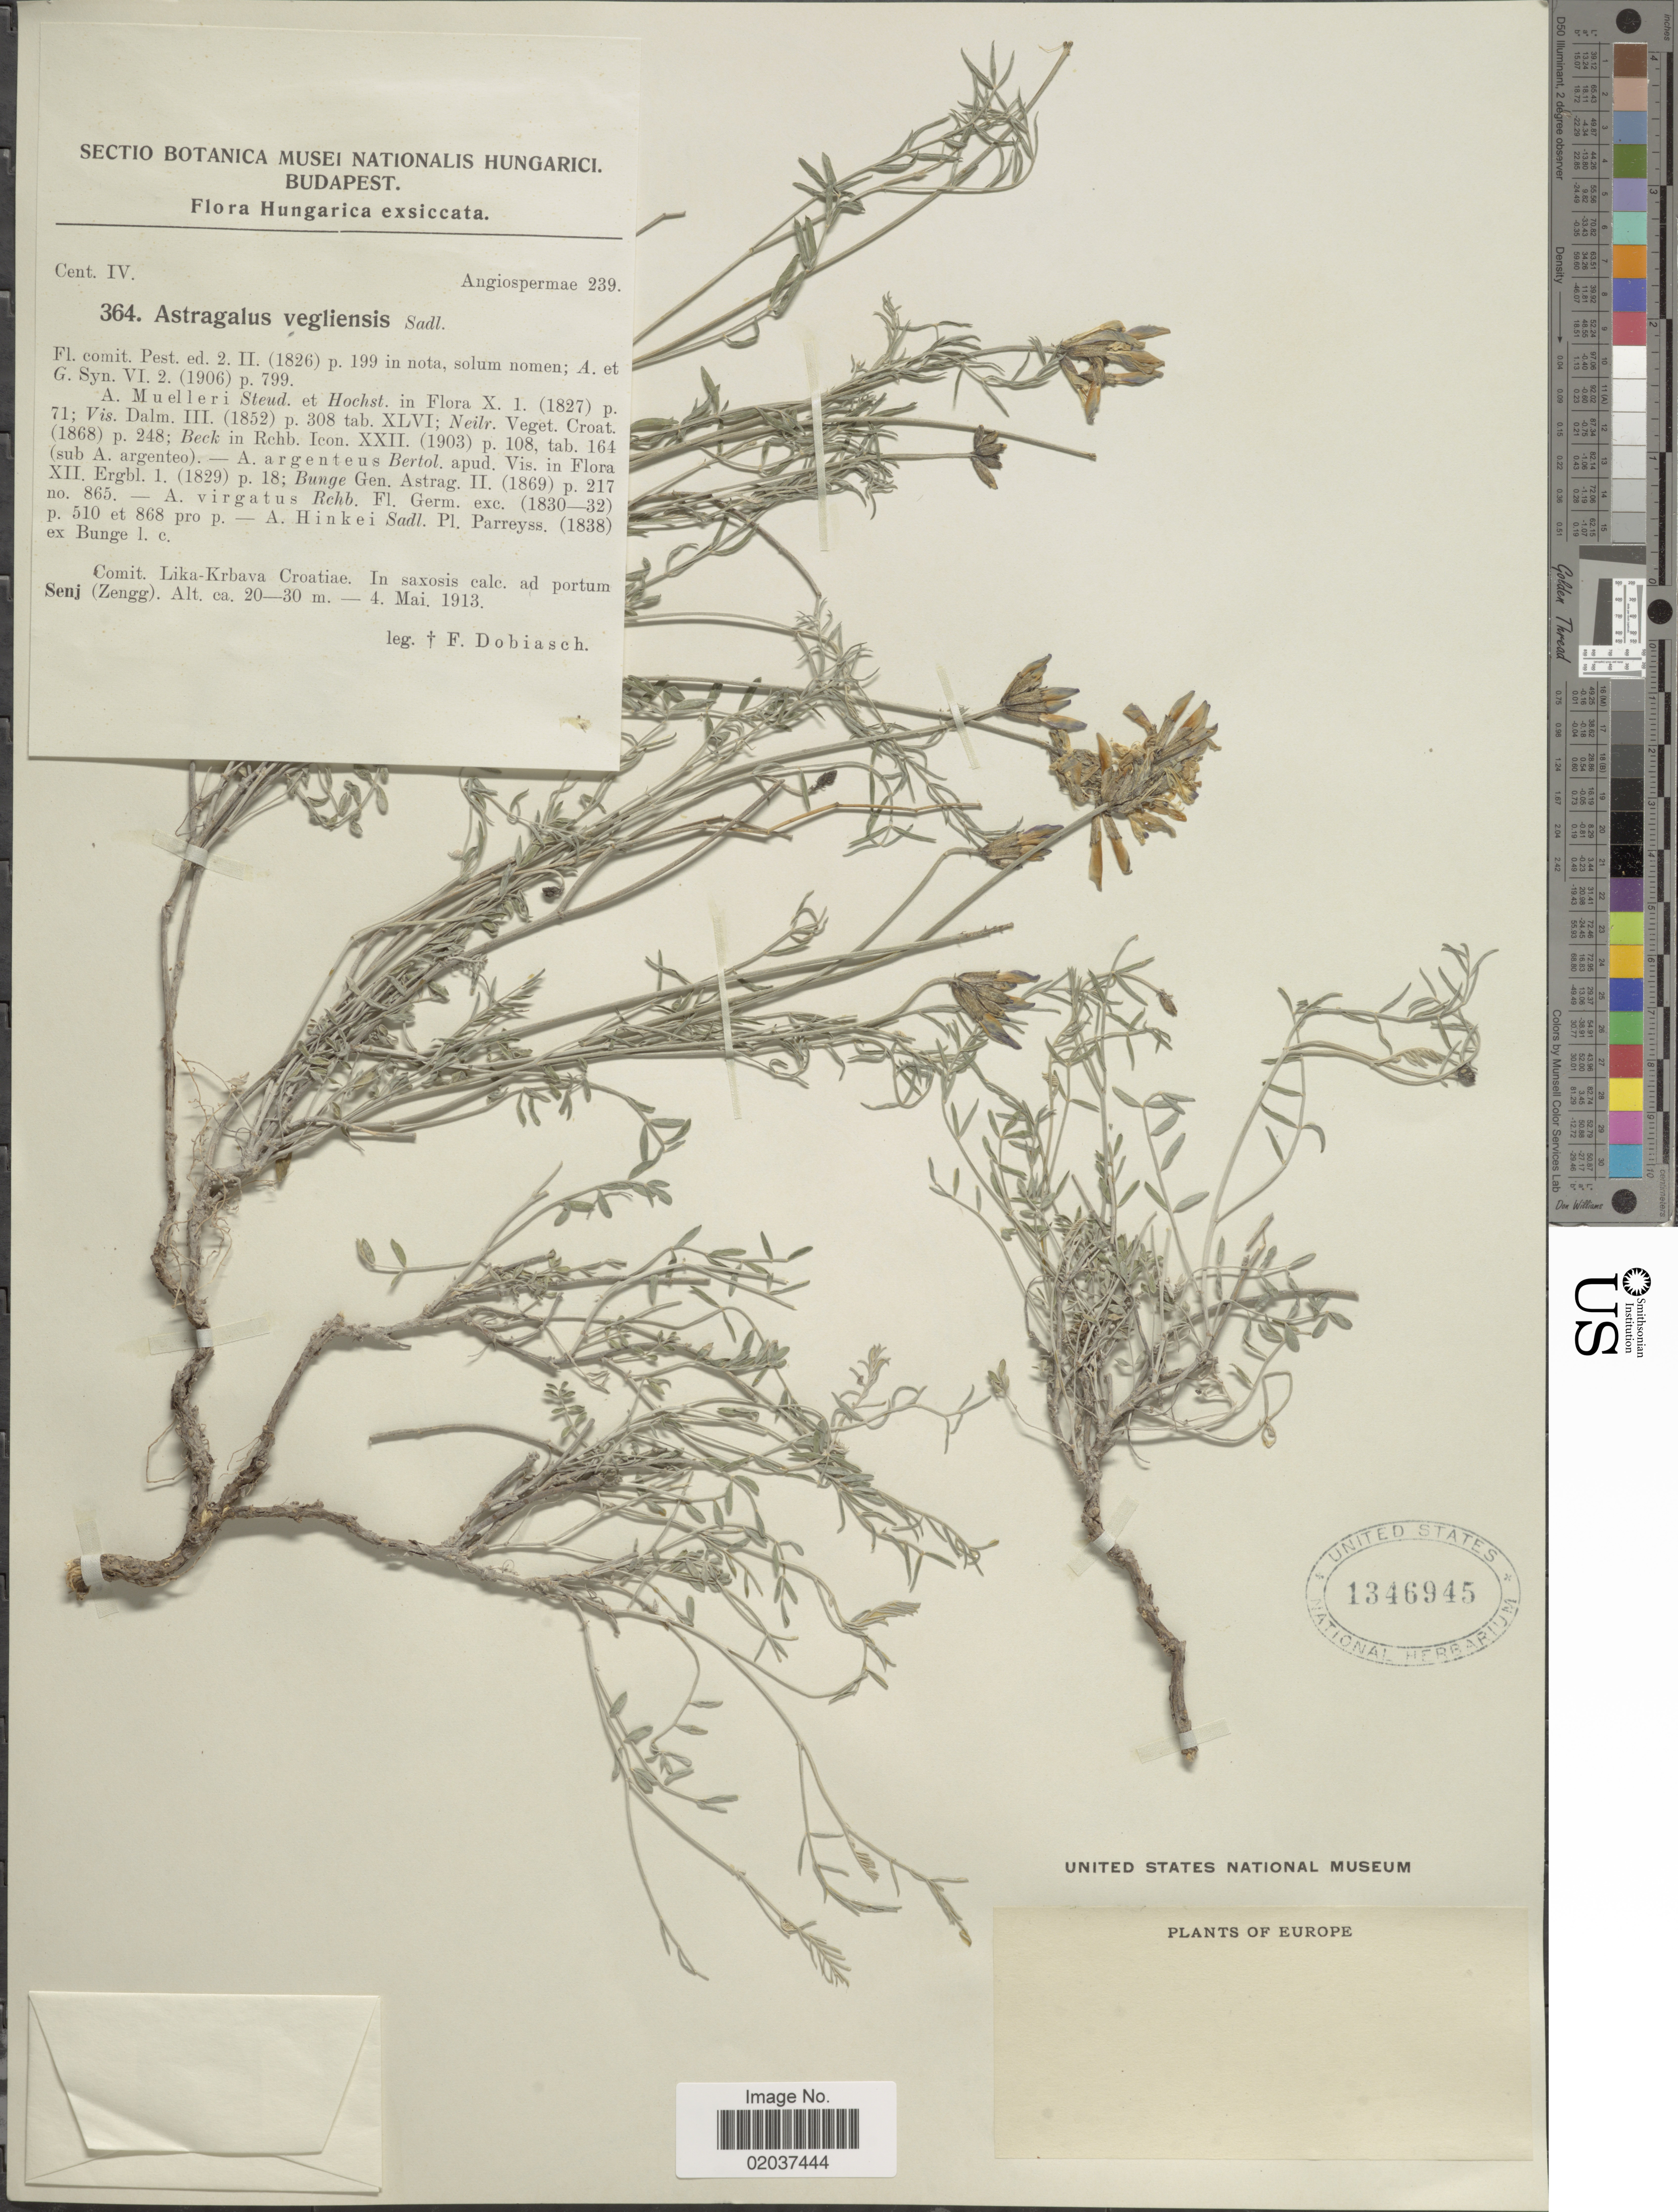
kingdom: Plantae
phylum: Tracheophyta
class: Magnoliopsida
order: Fabales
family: Fabaceae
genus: Astragalus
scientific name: Astragalus vegliensis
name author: Sadler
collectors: F. Dobiasch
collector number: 364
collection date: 1913-05-04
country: Croatia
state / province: Lika-Senj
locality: Comit, LikaKrbava Croatiae, In saxosis calc, ad portum Senj (Zengg)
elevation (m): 20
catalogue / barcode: US 1346945